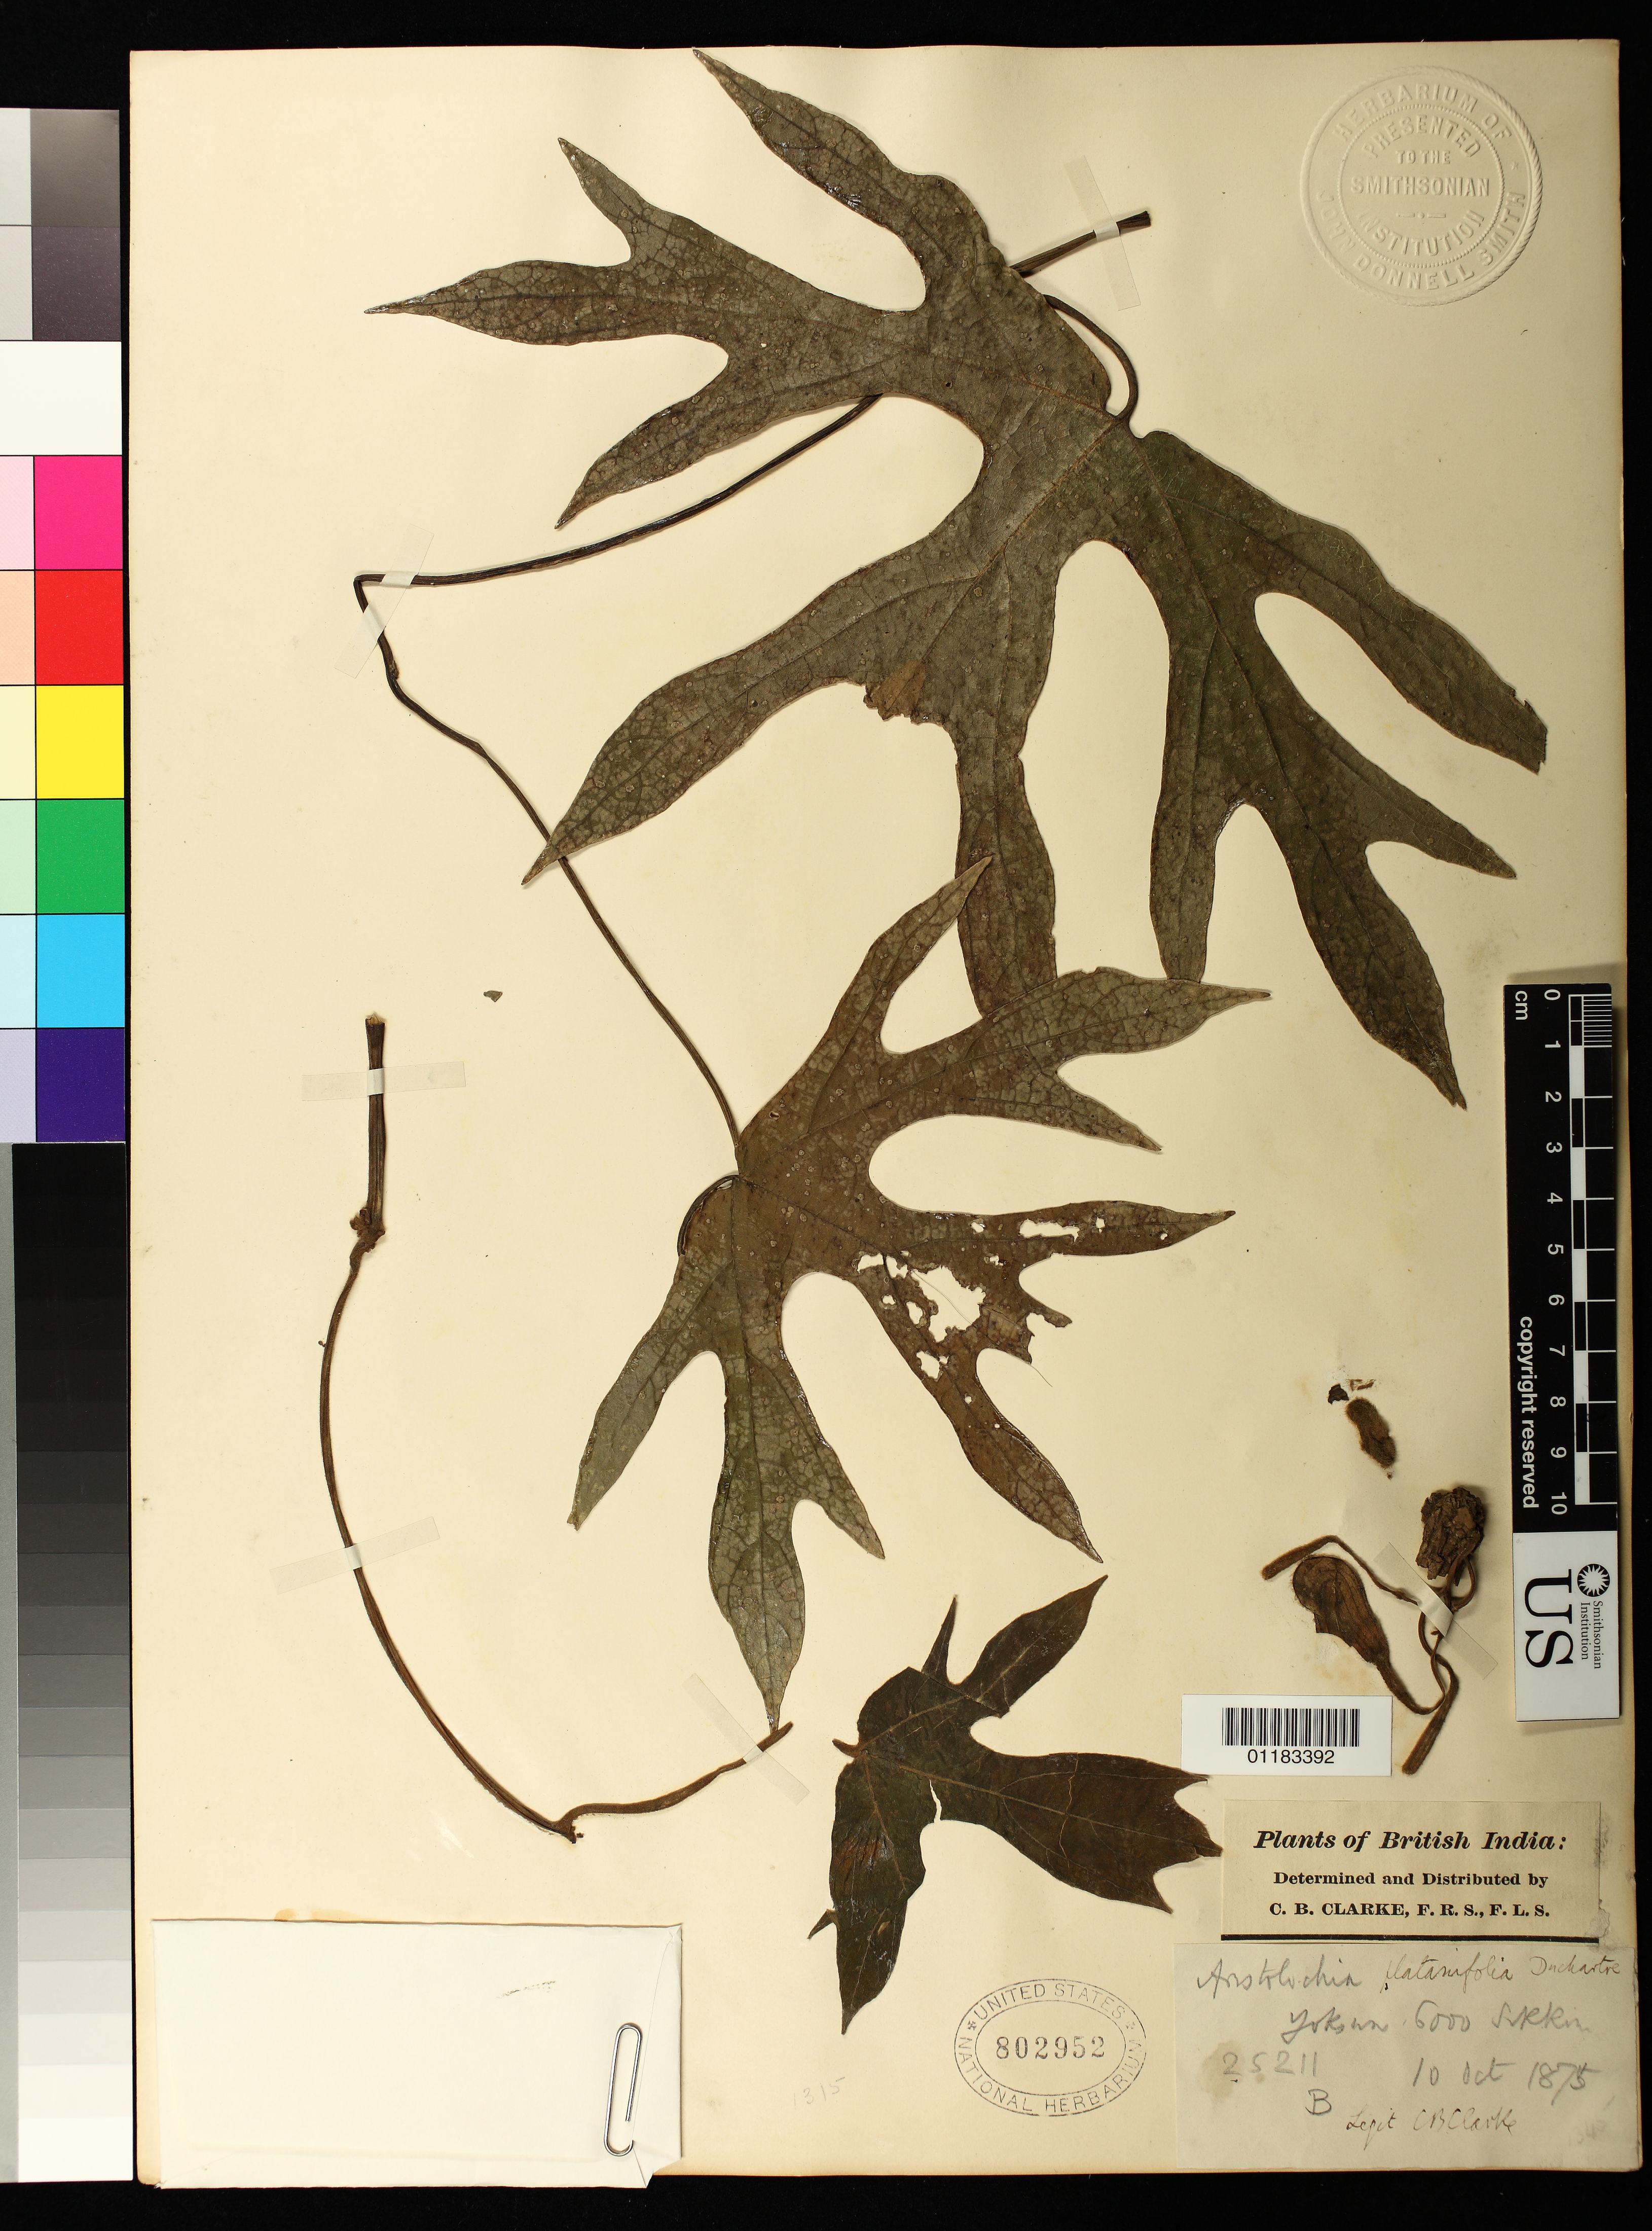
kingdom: Plantae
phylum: Tracheophyta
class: Magnoliopsida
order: Piperales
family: Aristolochiaceae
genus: Aristolochia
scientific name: Aristolochia platanifolia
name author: (Klotzsch) Duch.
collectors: C. B. Clarke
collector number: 25211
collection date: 1875-10-10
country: India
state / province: Sikkim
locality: Yuksom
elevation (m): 1829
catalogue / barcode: US 802952